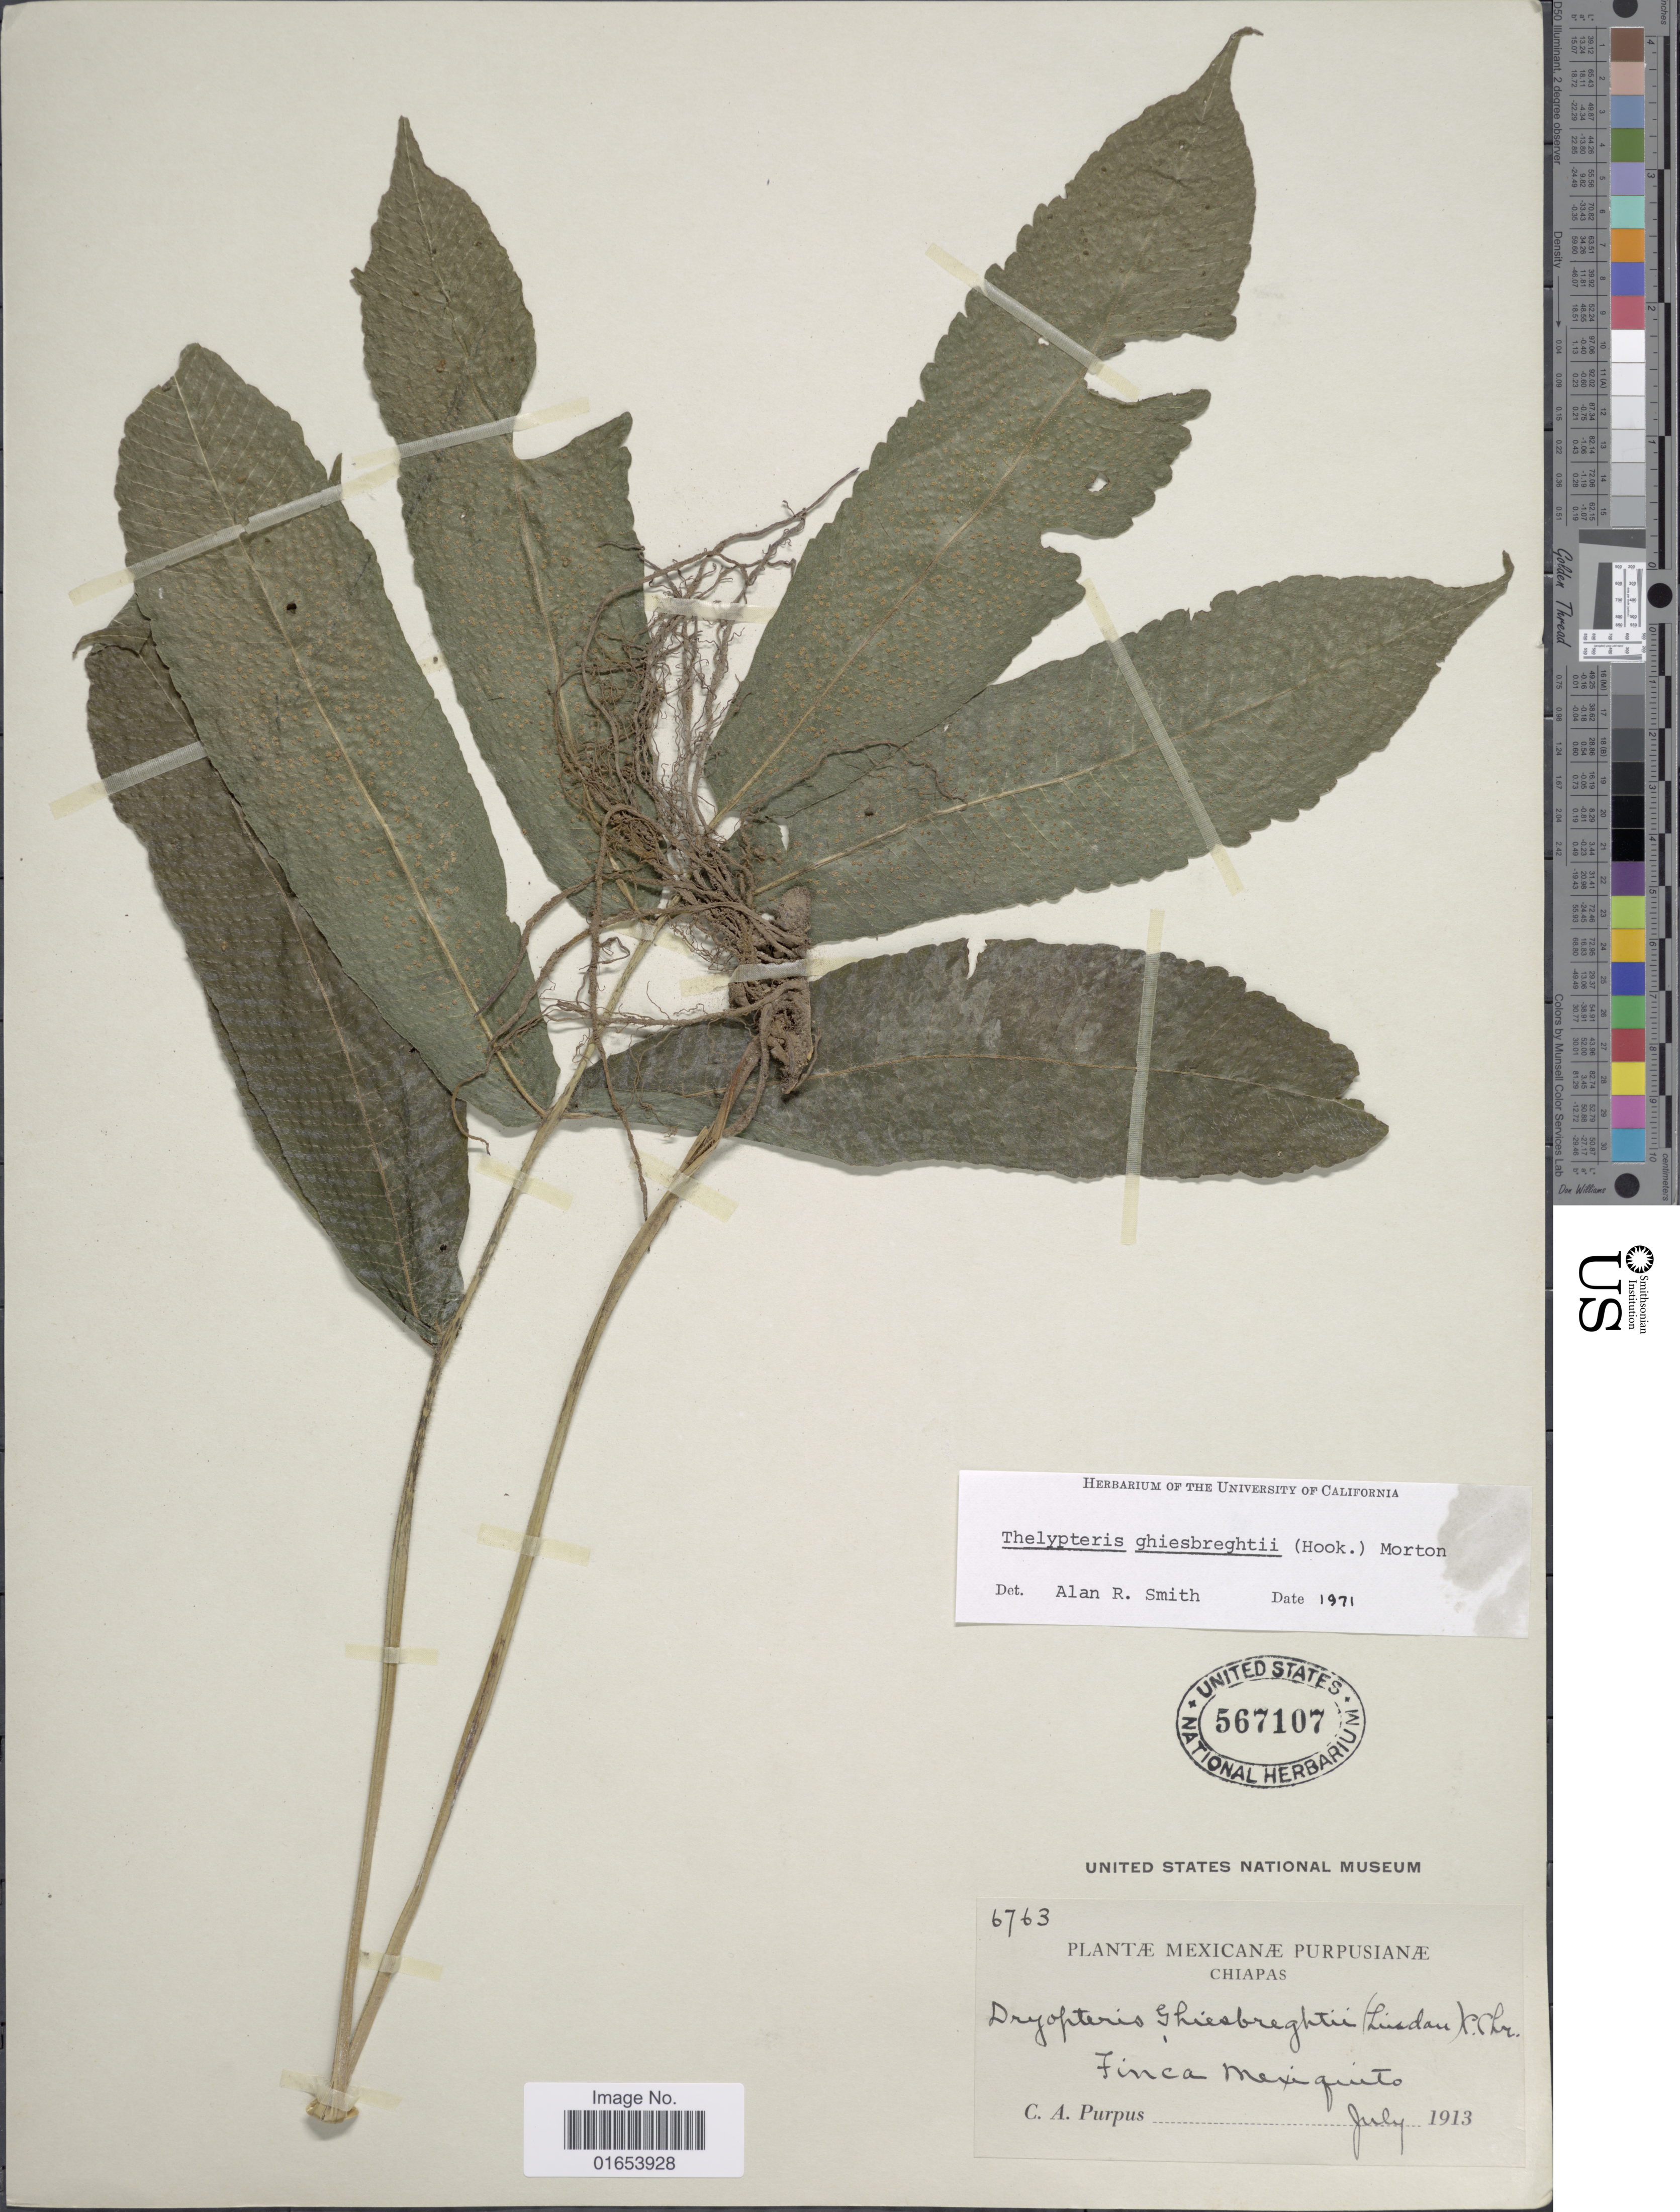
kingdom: Plantae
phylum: Tracheophyta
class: Polypodiopsida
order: Polypodiales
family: Thelypteridaceae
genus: Goniopteris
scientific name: Goniopteris ghiesbreghtii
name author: (Linden) J. Sm.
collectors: C. A. Purpus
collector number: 6763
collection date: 1913-07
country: Mexico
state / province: Chiapas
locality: Chiapas, Finca Mexiquito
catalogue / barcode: US 567107